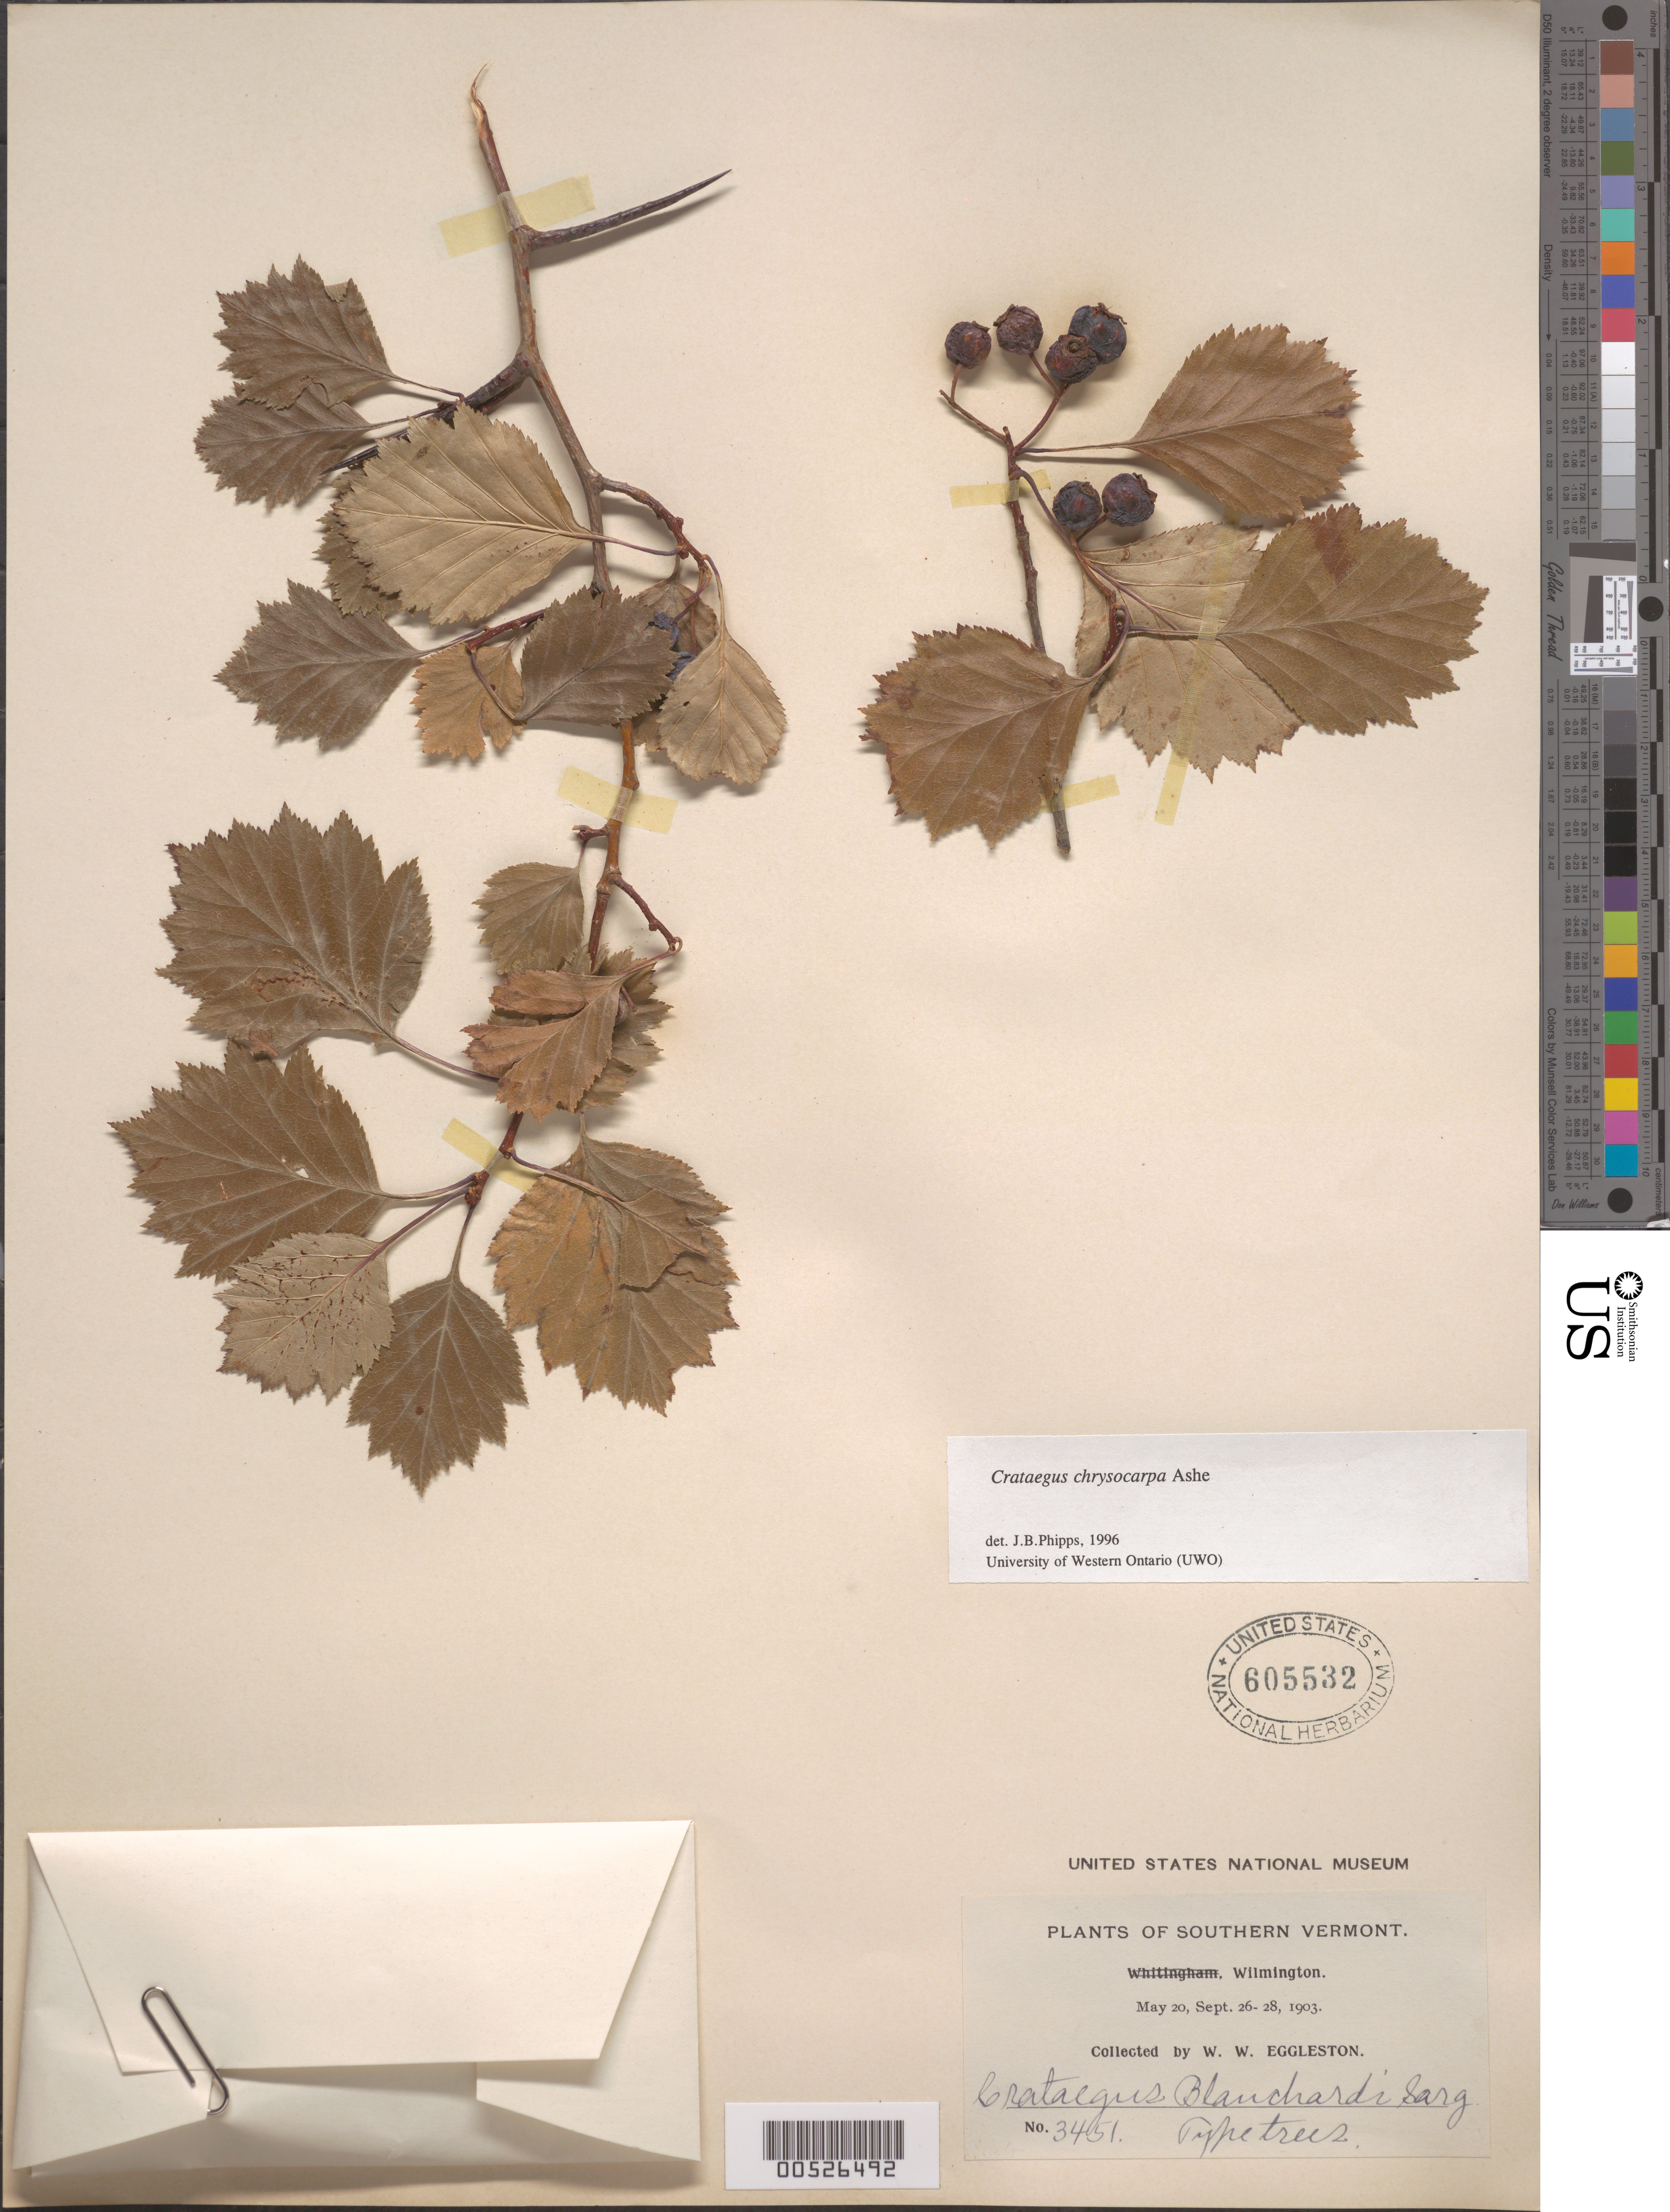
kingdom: Plantae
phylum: Tracheophyta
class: Magnoliopsida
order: Rosales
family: Rosaceae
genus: Crataegus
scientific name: Crataegus chrysocarpa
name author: Ashe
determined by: Phipps, James B., (UWO), University of Western Ontario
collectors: W. W. Eggleston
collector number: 3451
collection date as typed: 20 May 1903 to 28 Sep 1903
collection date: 1903-05-20/1903-09-28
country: United States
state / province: Vermont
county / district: Windham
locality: Wilmington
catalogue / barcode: US 605532